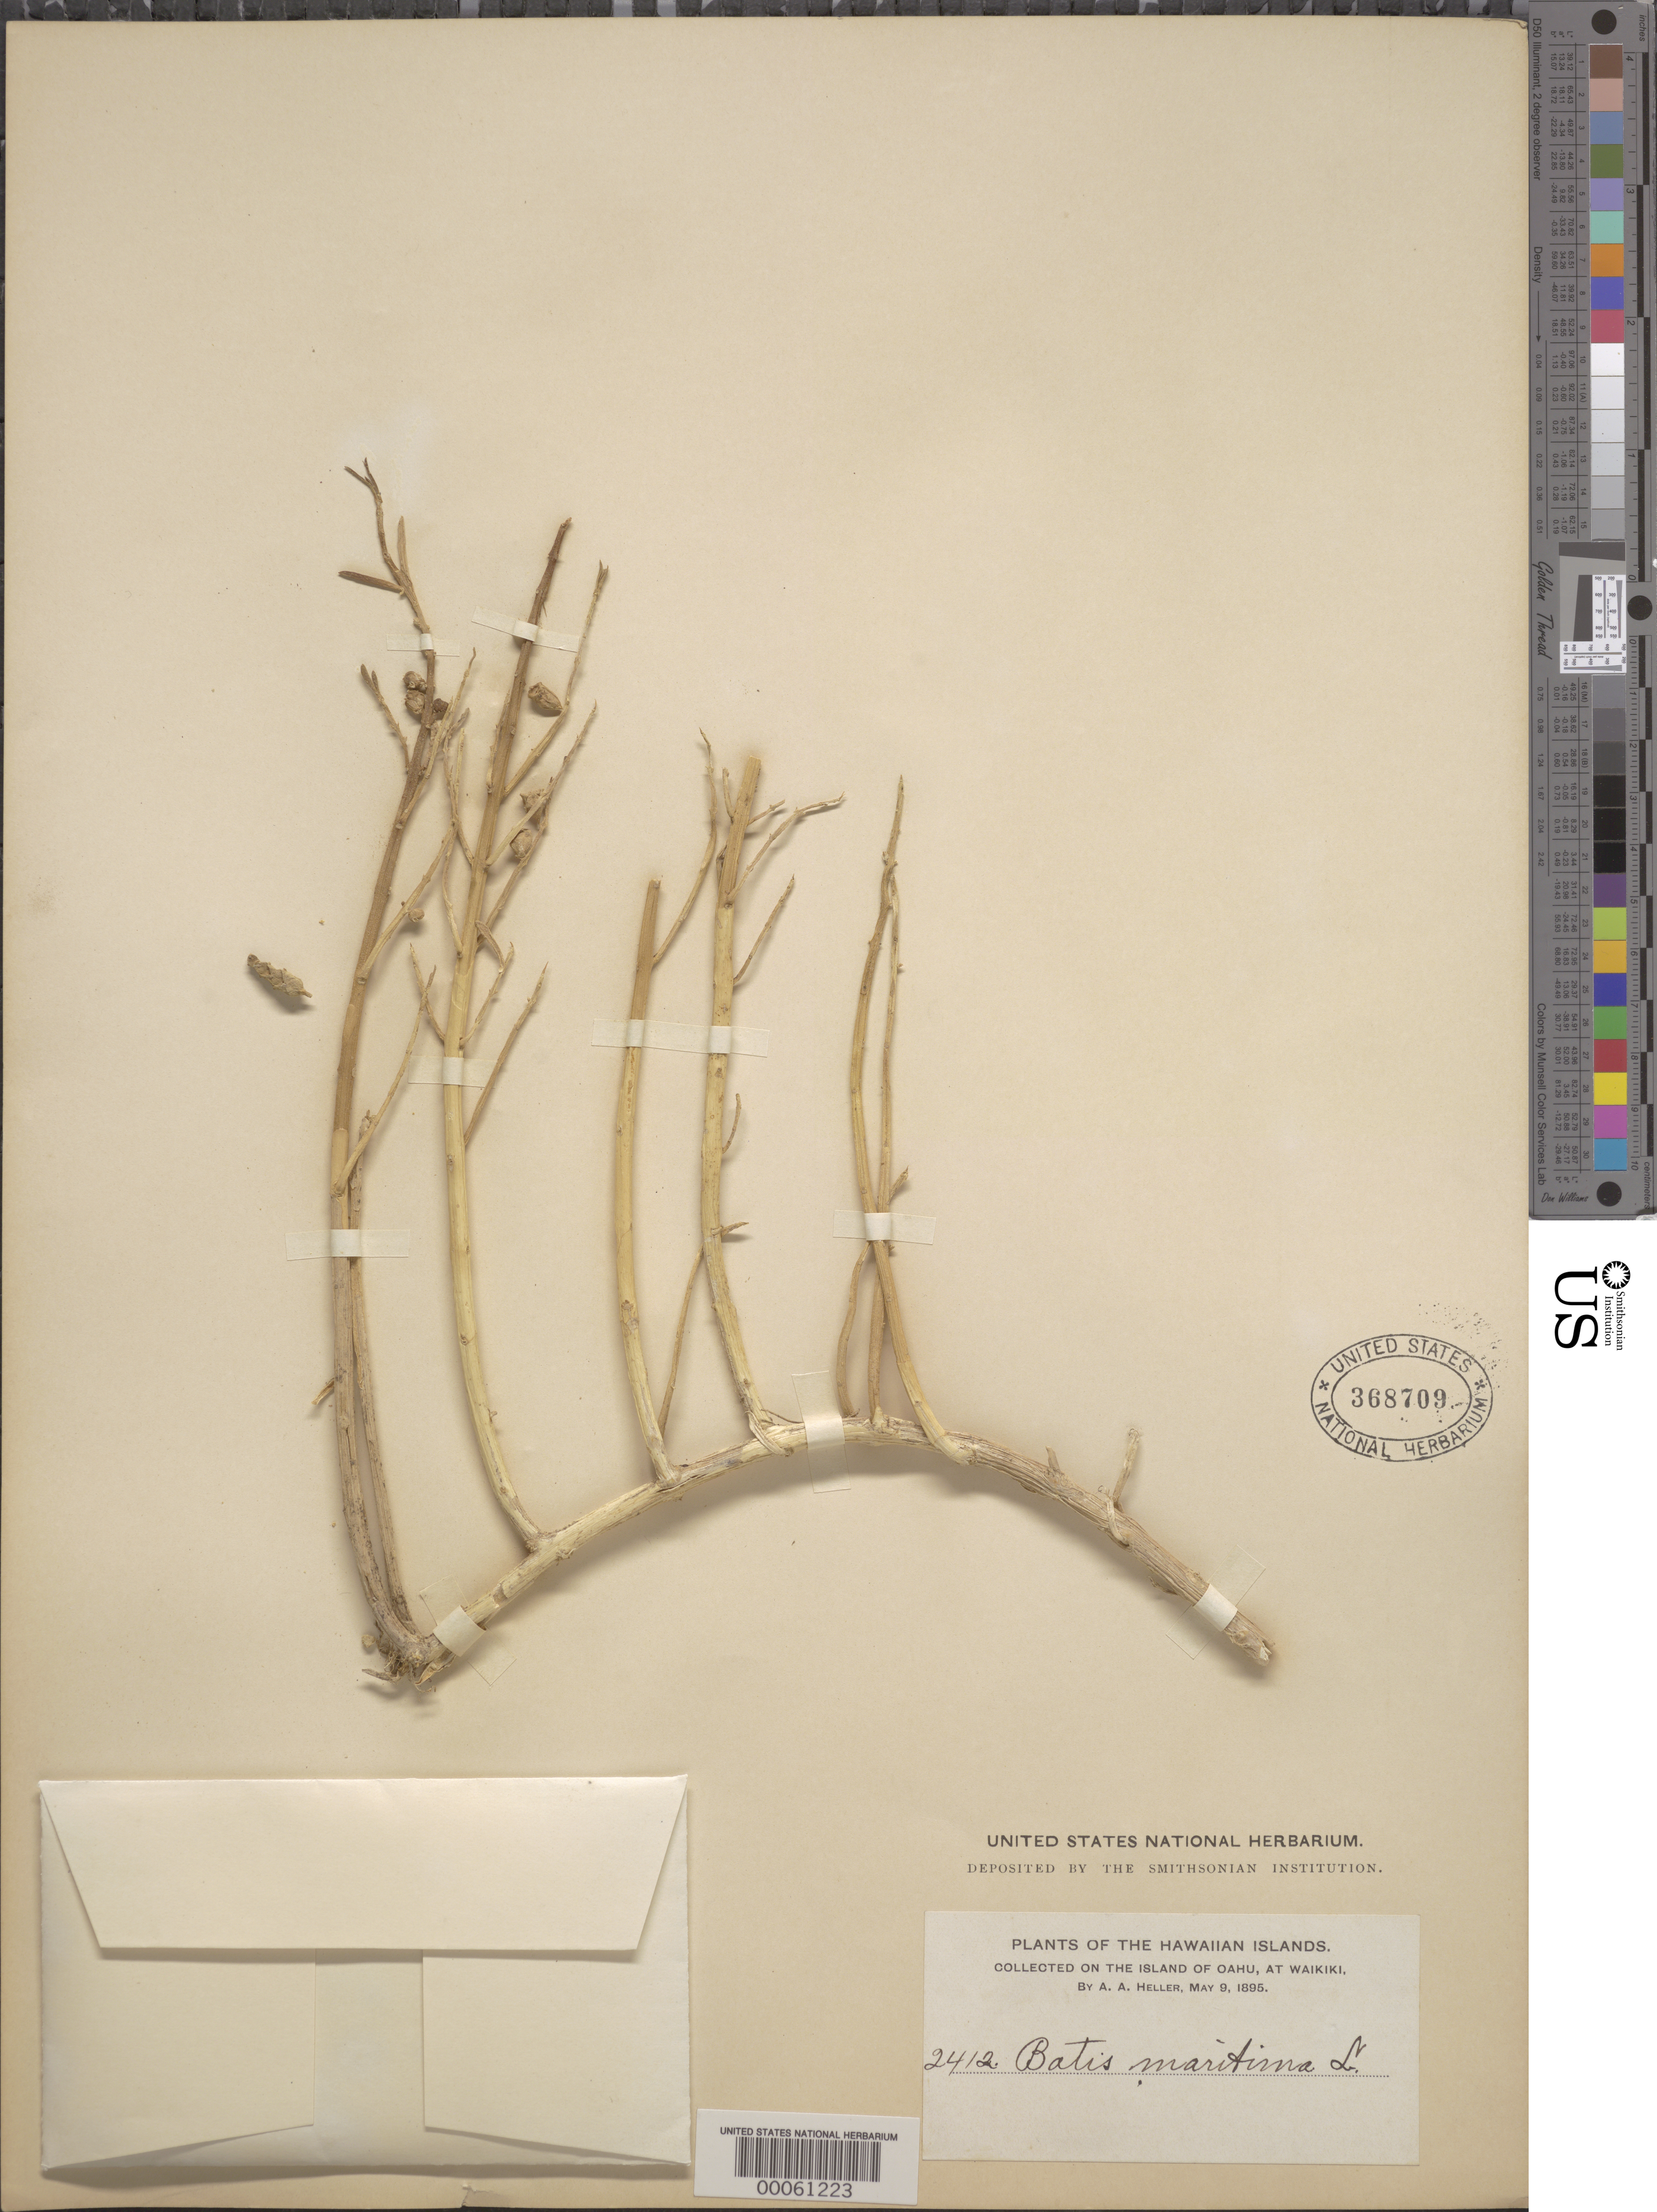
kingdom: Plantae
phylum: Tracheophyta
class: Magnoliopsida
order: Brassicales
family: Bataceae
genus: Batis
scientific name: Batis maritima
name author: L.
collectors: A. A. Heller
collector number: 2412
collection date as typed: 09 May 1895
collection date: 1895-05-09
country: United States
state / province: Hawaii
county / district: Honolulu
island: Oahu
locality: Waikiki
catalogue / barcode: US 368709